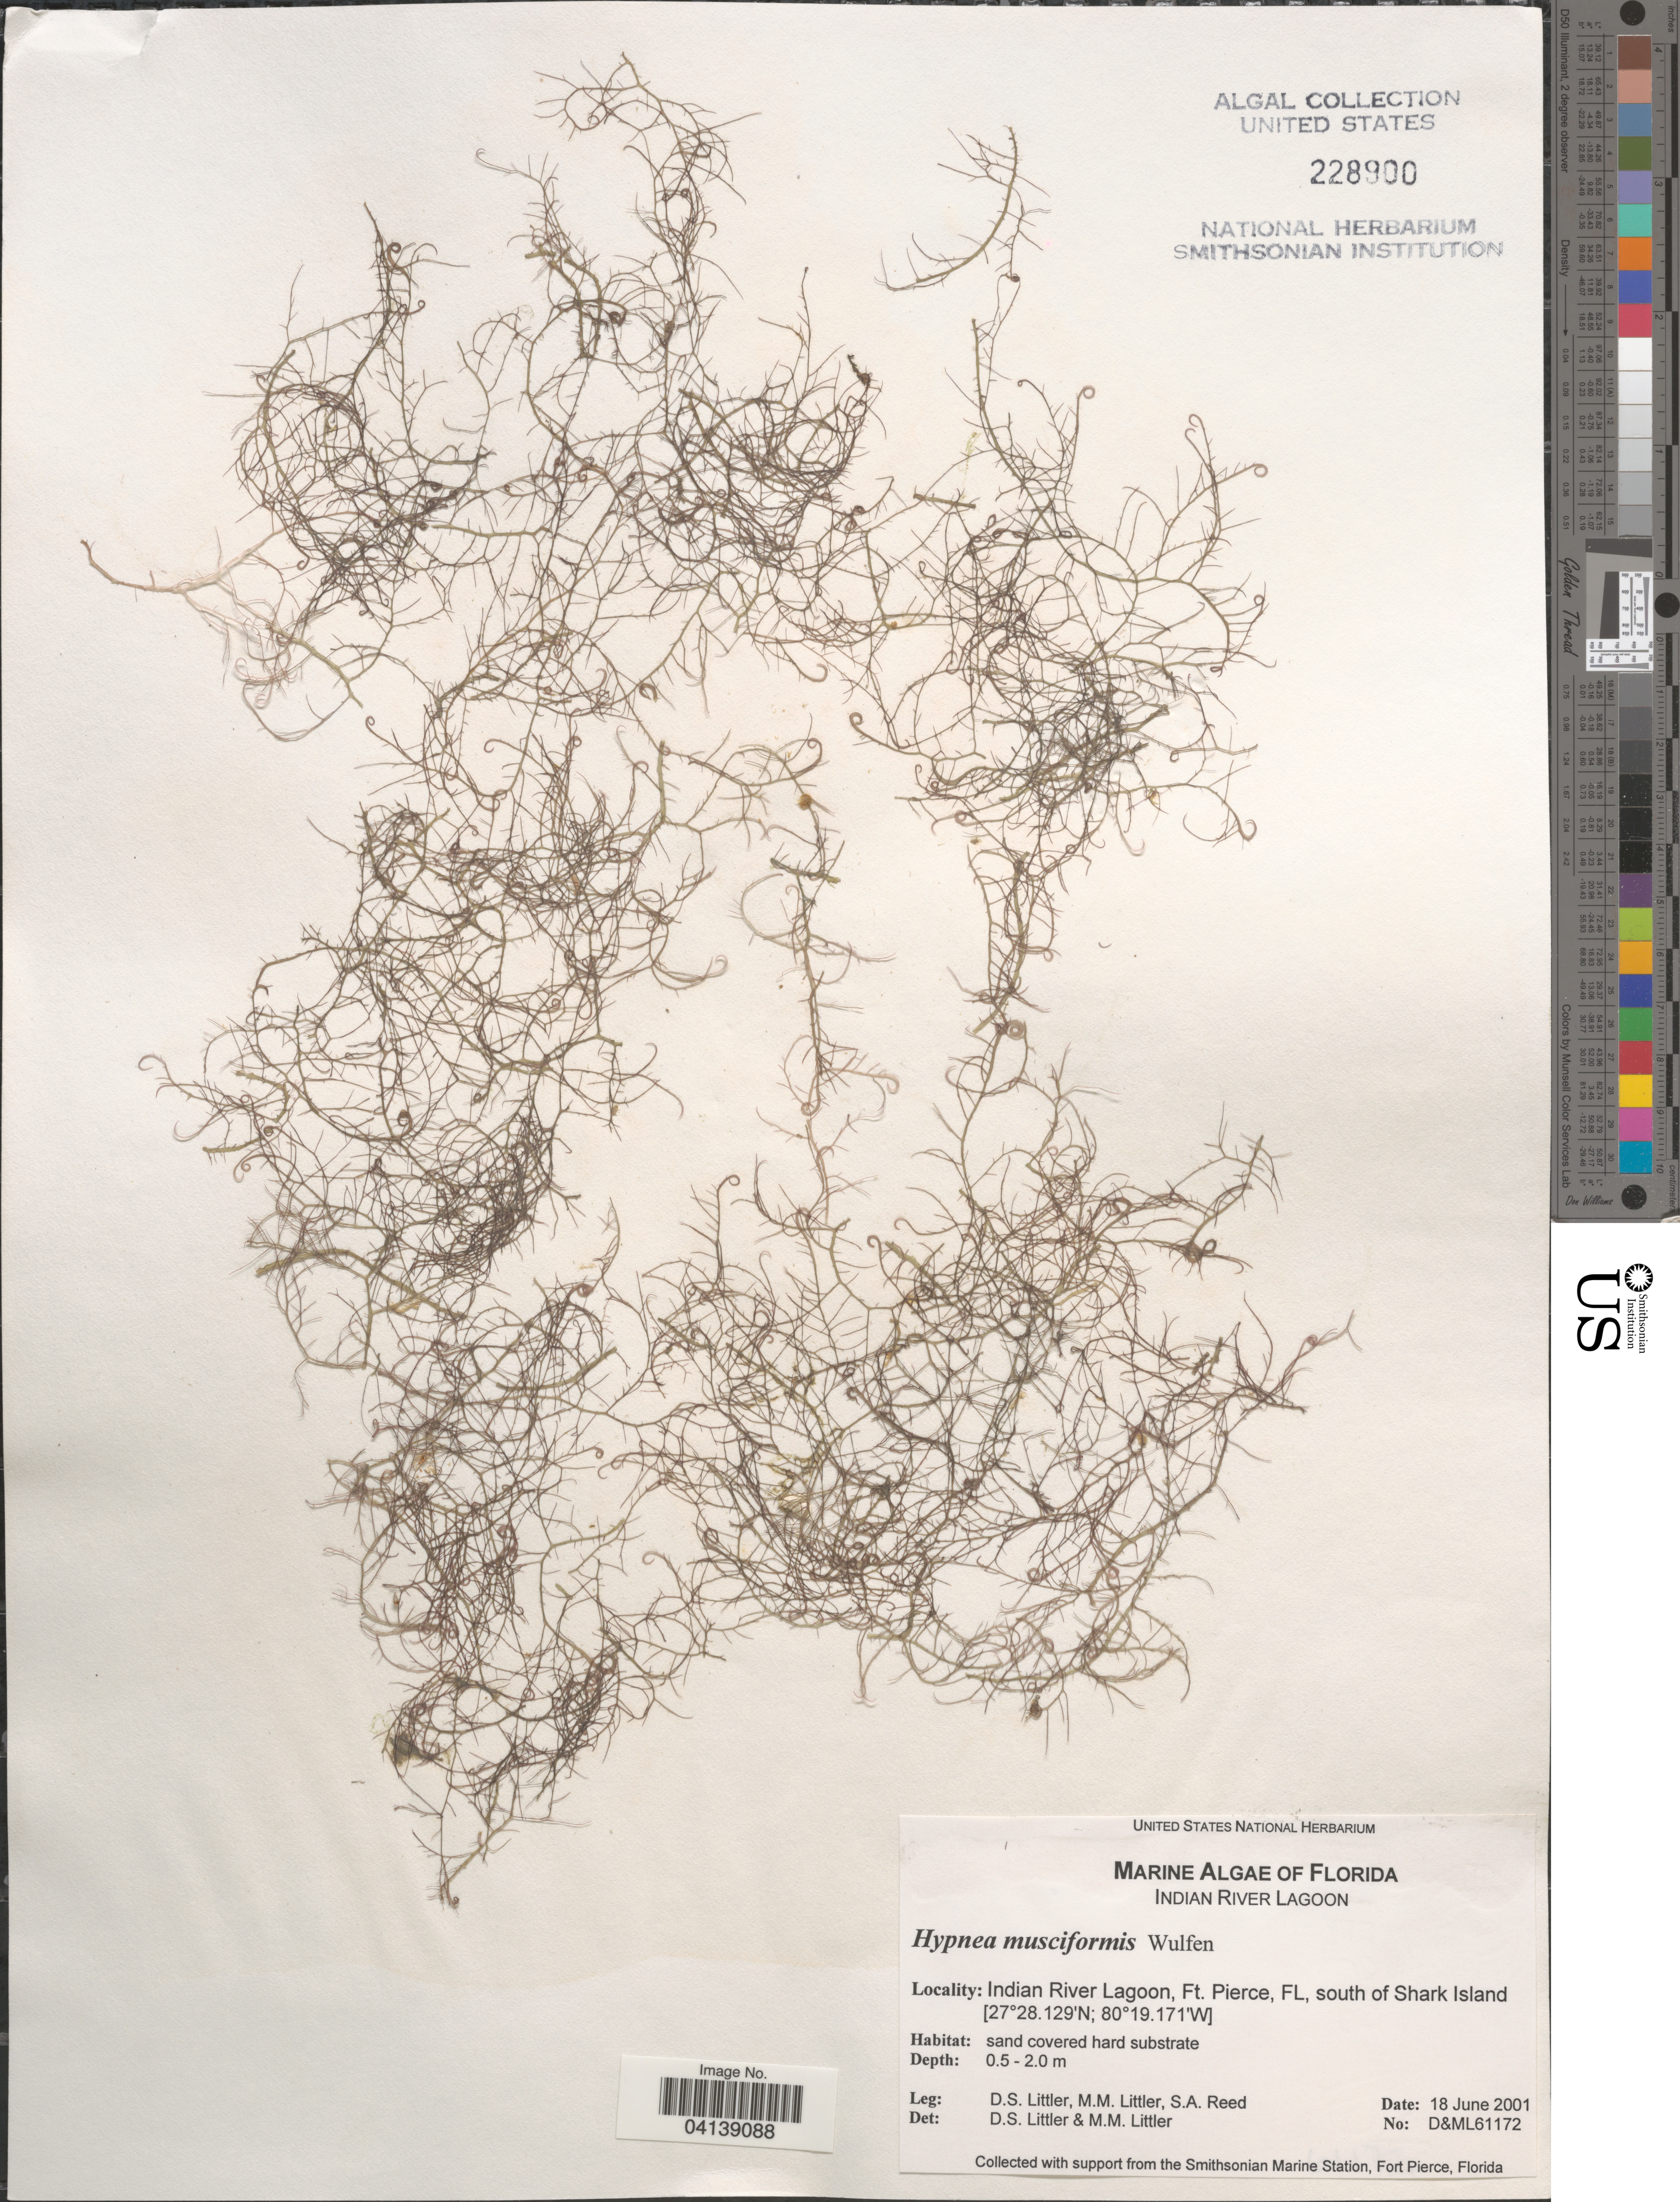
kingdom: Plantae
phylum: Rhodophyta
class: Florideophyceae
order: Gigartinales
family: Cystocloniaceae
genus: Hypnea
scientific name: Hypnea musciformis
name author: (Wulfen) J.V.Lamouroux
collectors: D. S. Littler & S. Reed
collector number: D&ML61172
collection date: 2001-06-18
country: United States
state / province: Florida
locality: Indian River Lagoon, Ft. Pierce, south of Shark Island.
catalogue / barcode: US 228900